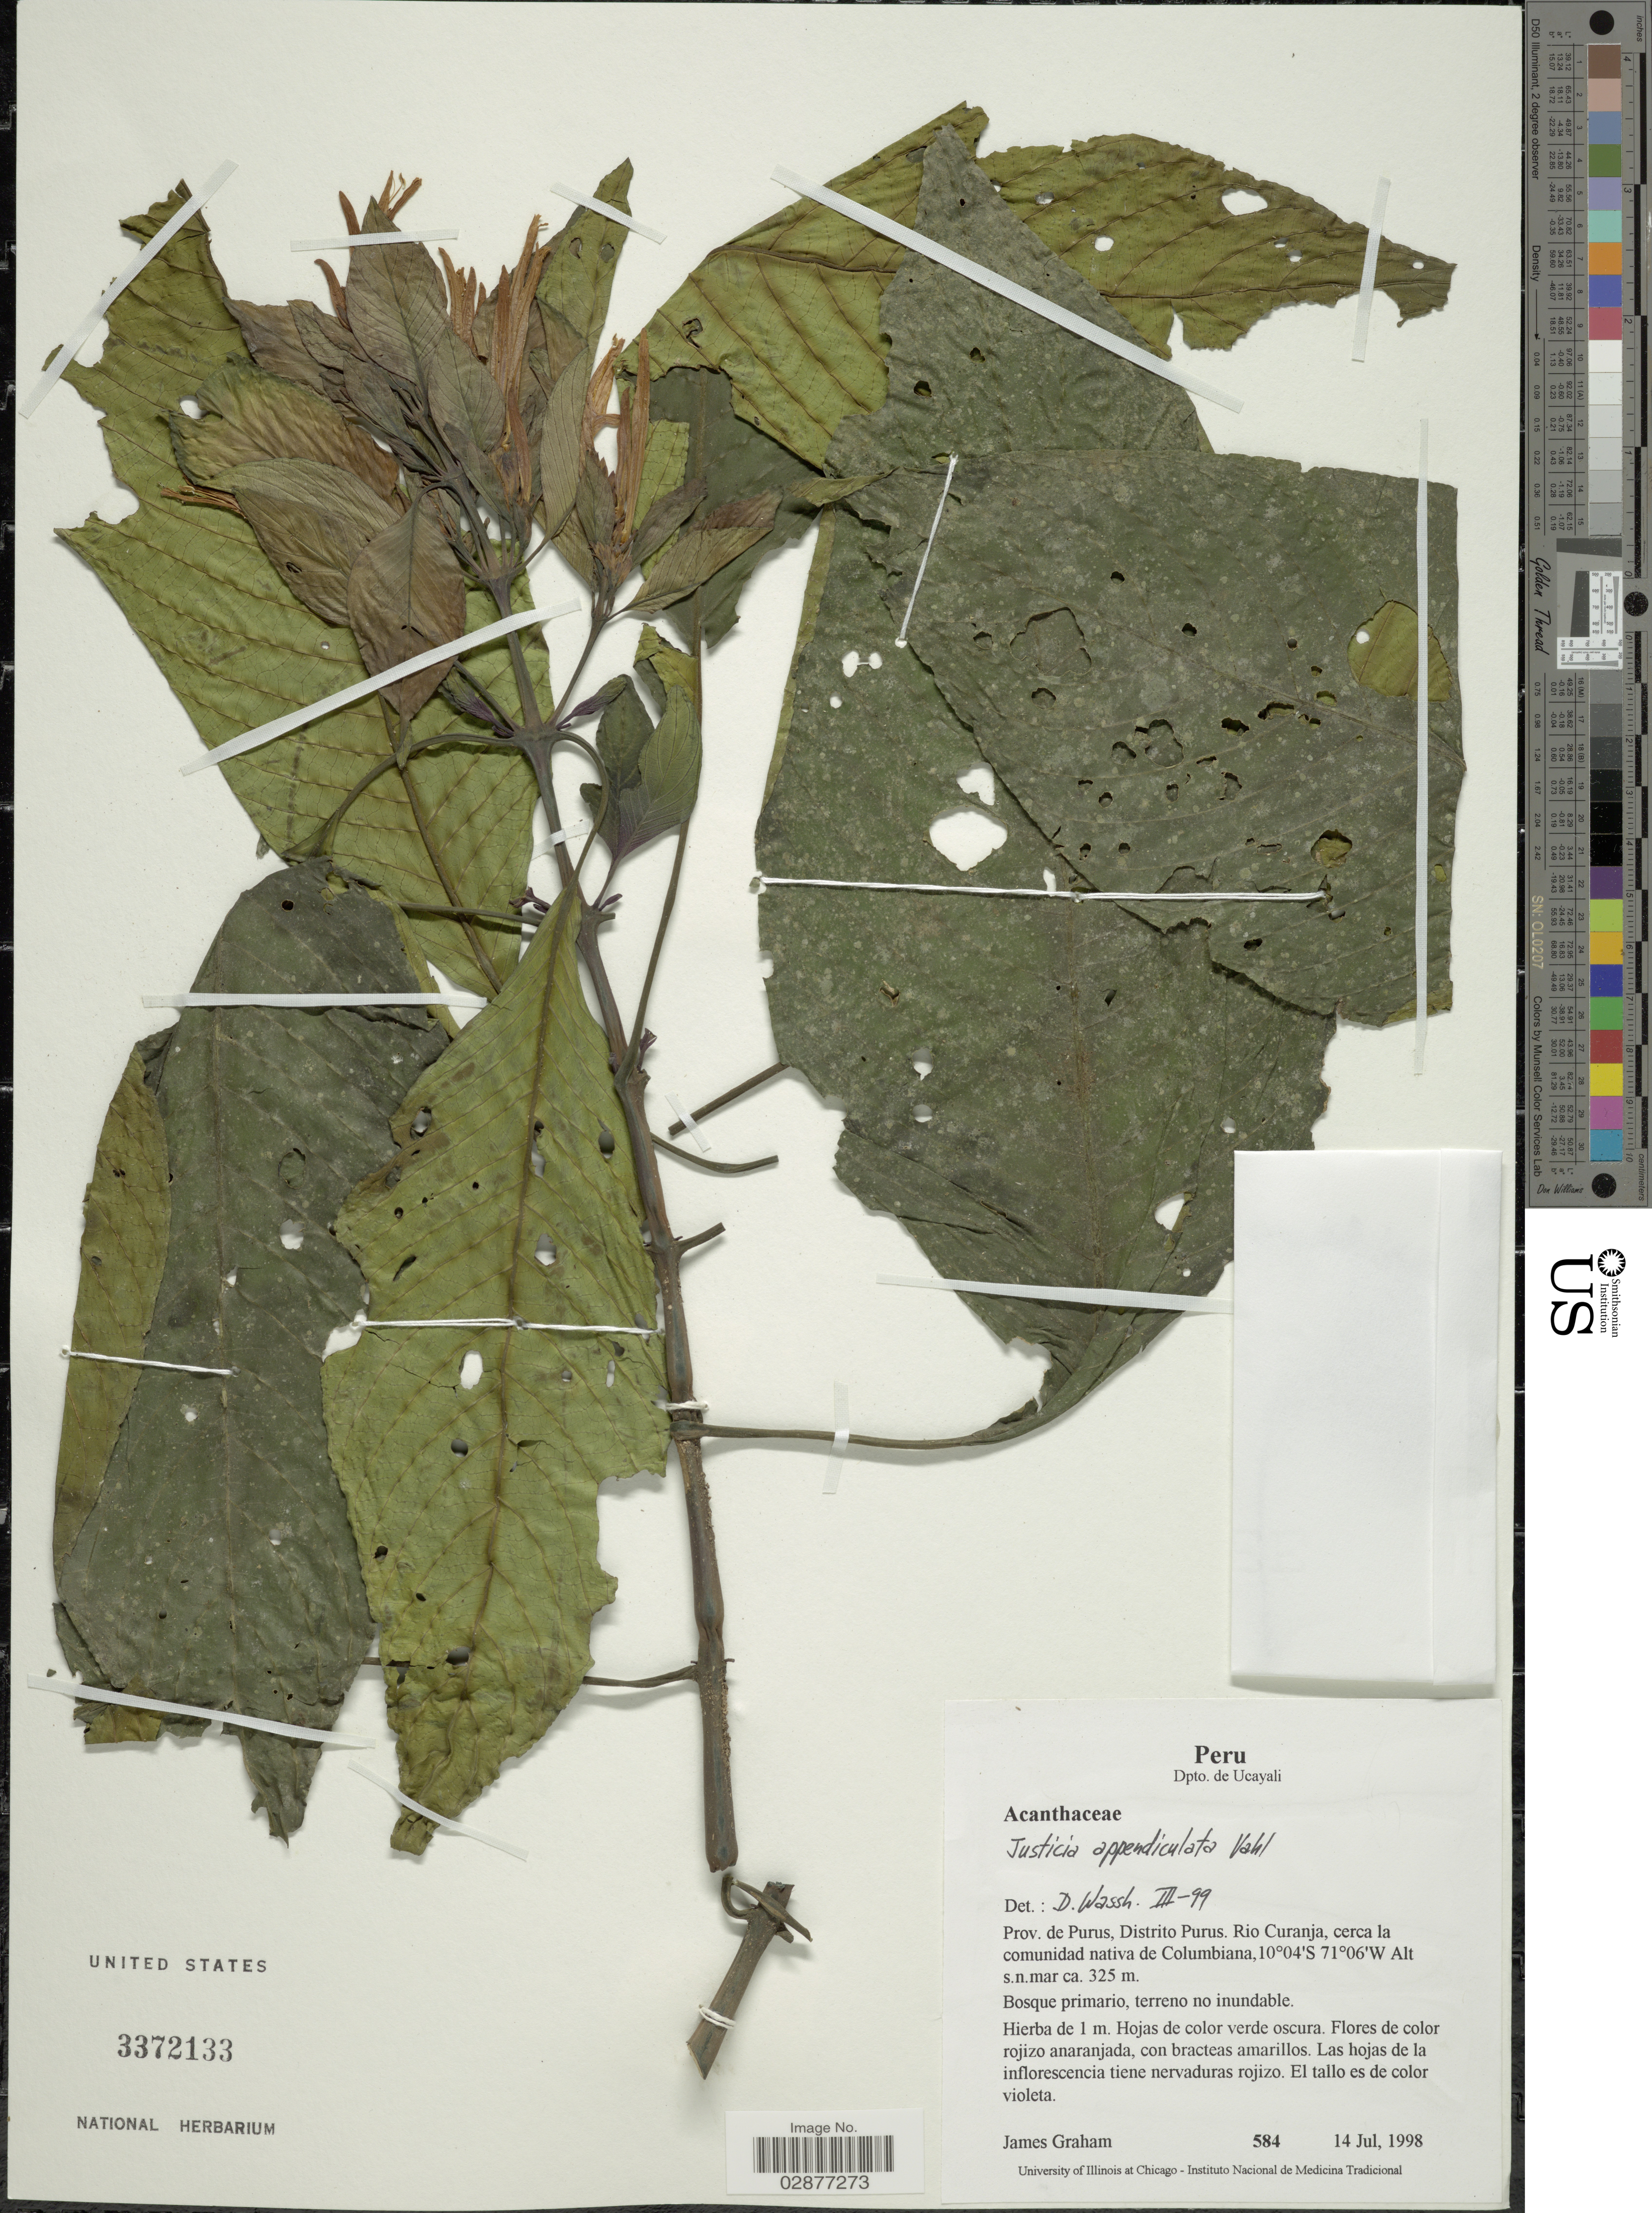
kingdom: Plantae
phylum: Tracheophyta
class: Magnoliopsida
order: Lamiales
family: Acanthaceae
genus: Justicia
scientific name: Justicia appendiculata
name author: (Ruiz & Pav.) Vahl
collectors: J. Graham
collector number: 584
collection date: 1998-07-14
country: Peru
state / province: Ucayali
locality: Dpto. de Ucayali. Prov. de Purus, Distrito Purus. Rio Curanja, cerca la comunidad nativa de Columbiana.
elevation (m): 325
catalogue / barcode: US 3372133